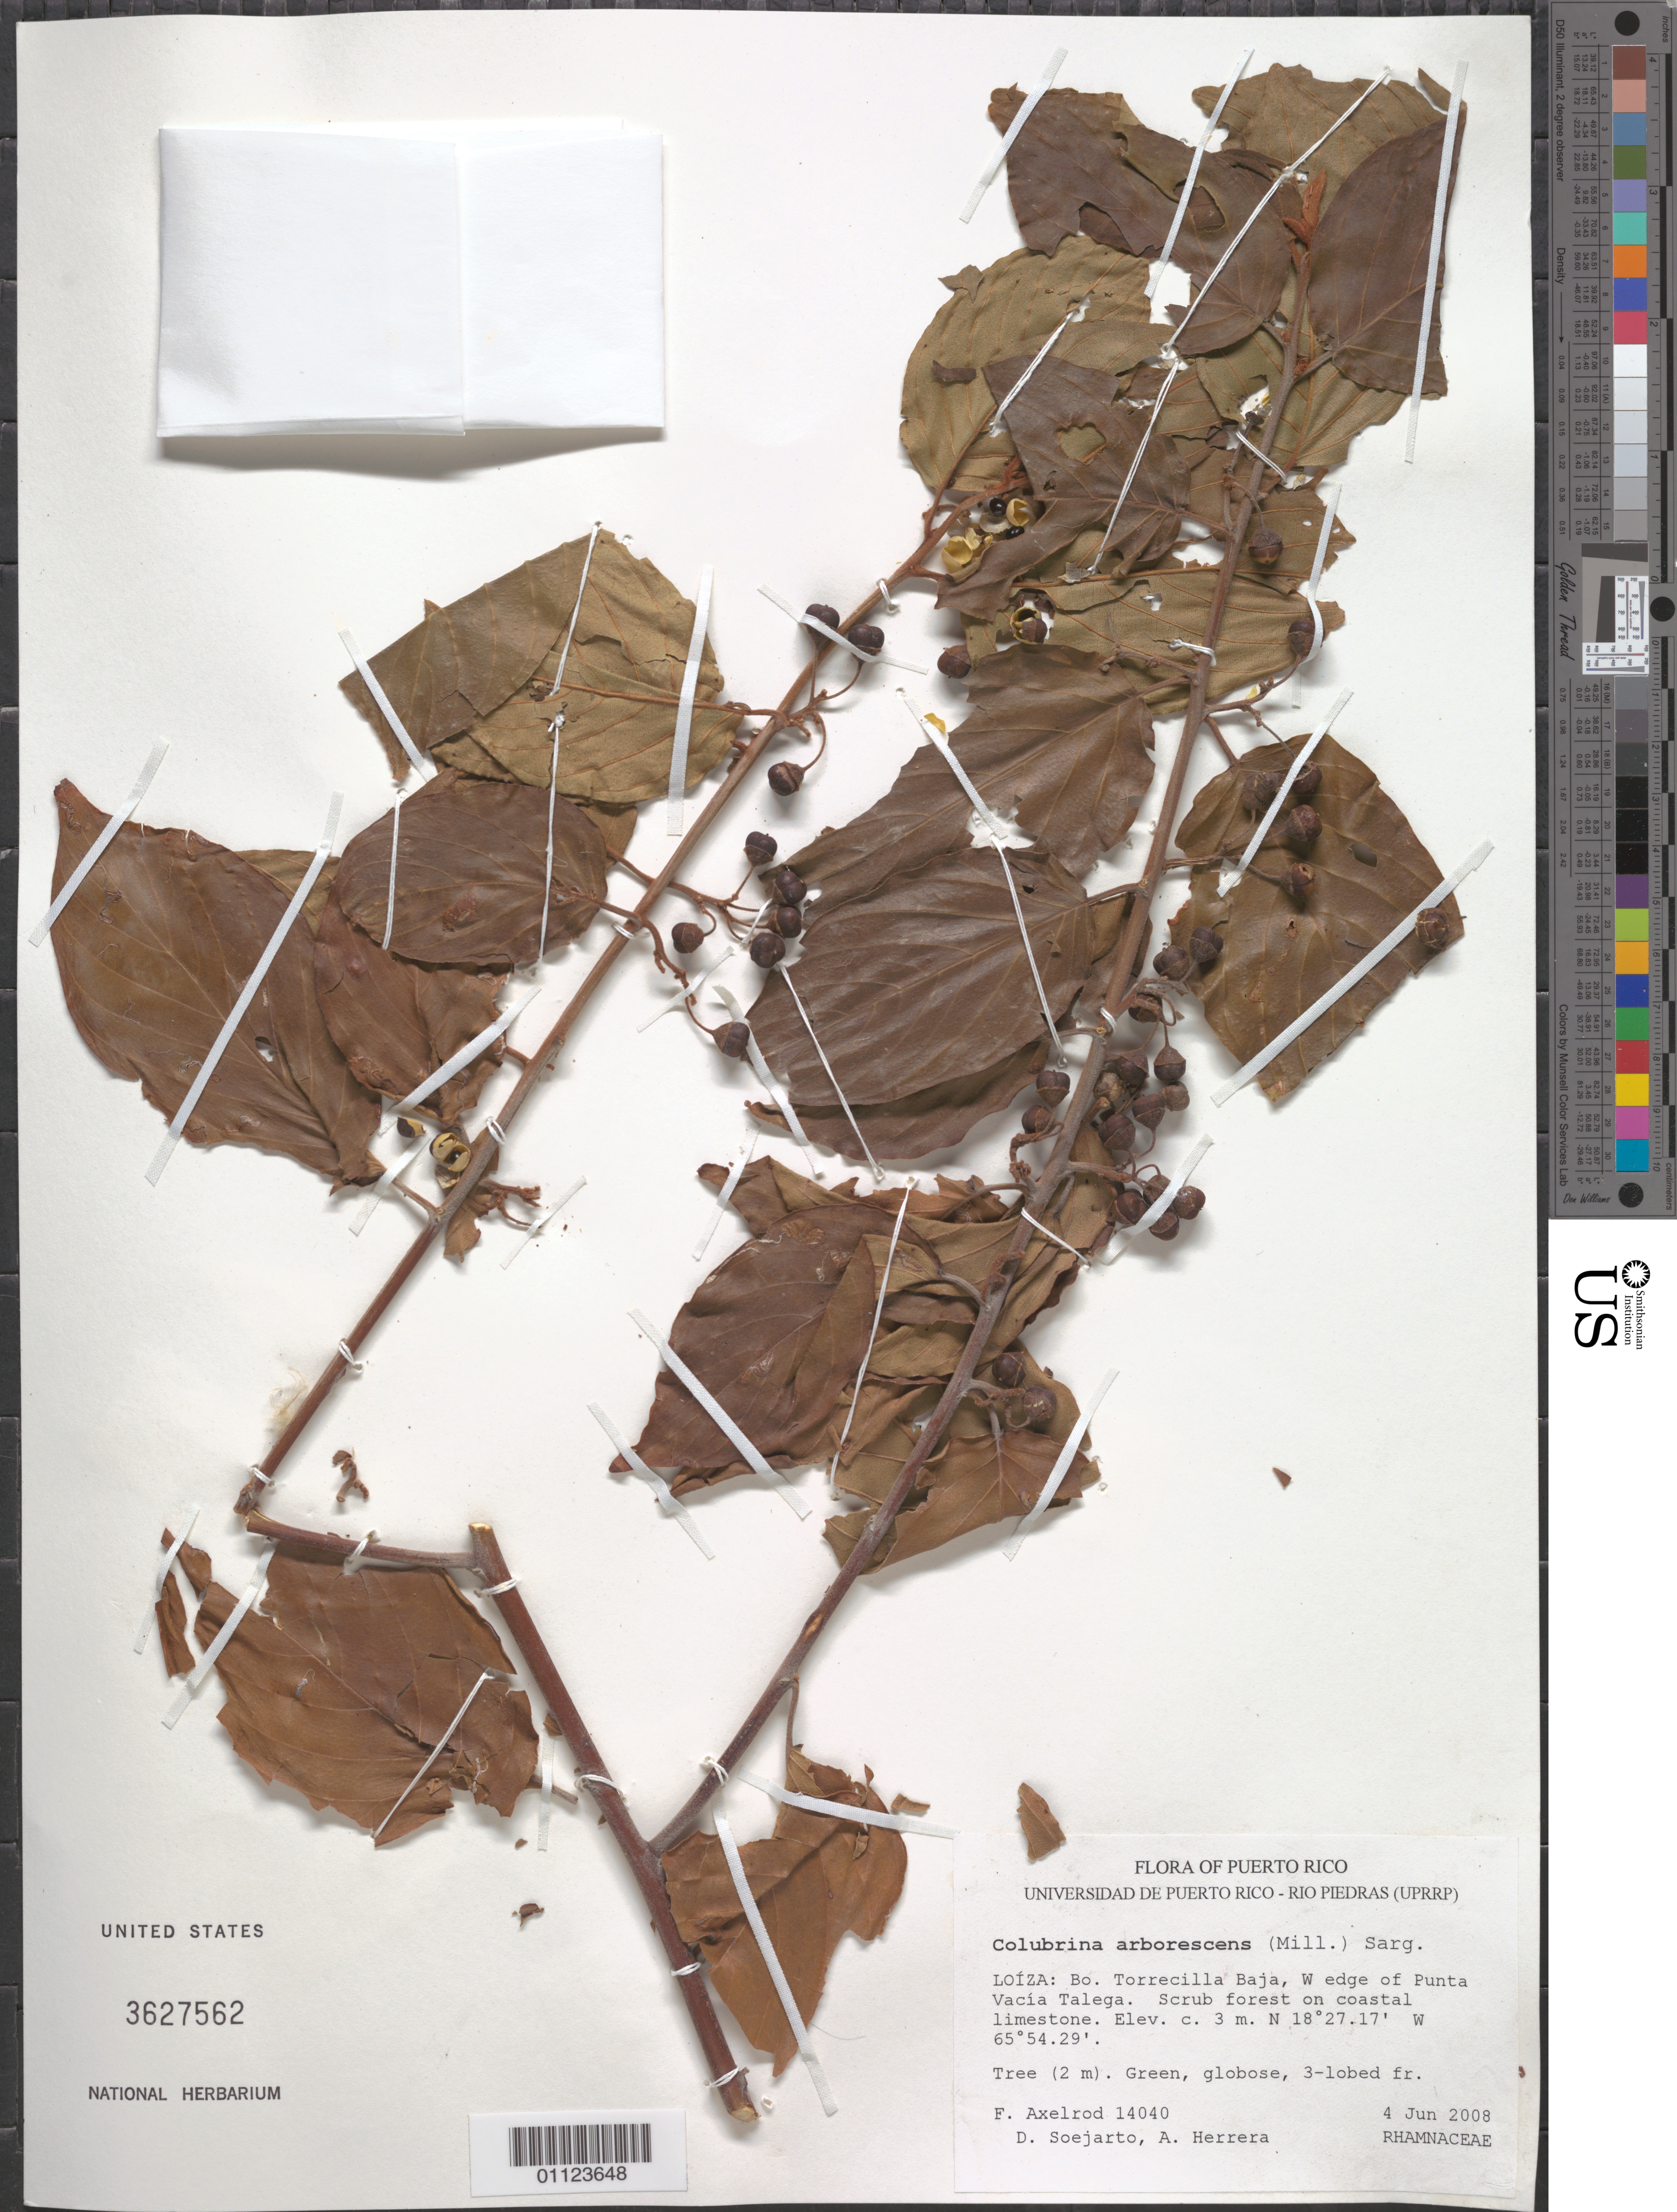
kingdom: Plantae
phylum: Tracheophyta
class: Magnoliopsida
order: Rosales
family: Rhamnaceae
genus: Colubrina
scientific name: Colubrina arborescens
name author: (Mill.) Sarg.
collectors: F. S. Axelrod, D. Soejarto & A. Herrera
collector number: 14040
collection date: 2008-06-04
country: Puerto Rico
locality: Loíza: Bo. Torrecilla Baja, W edge of Punta Vacía Talega.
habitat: Scrub forest on coastal limestone.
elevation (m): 3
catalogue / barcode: US 3627562